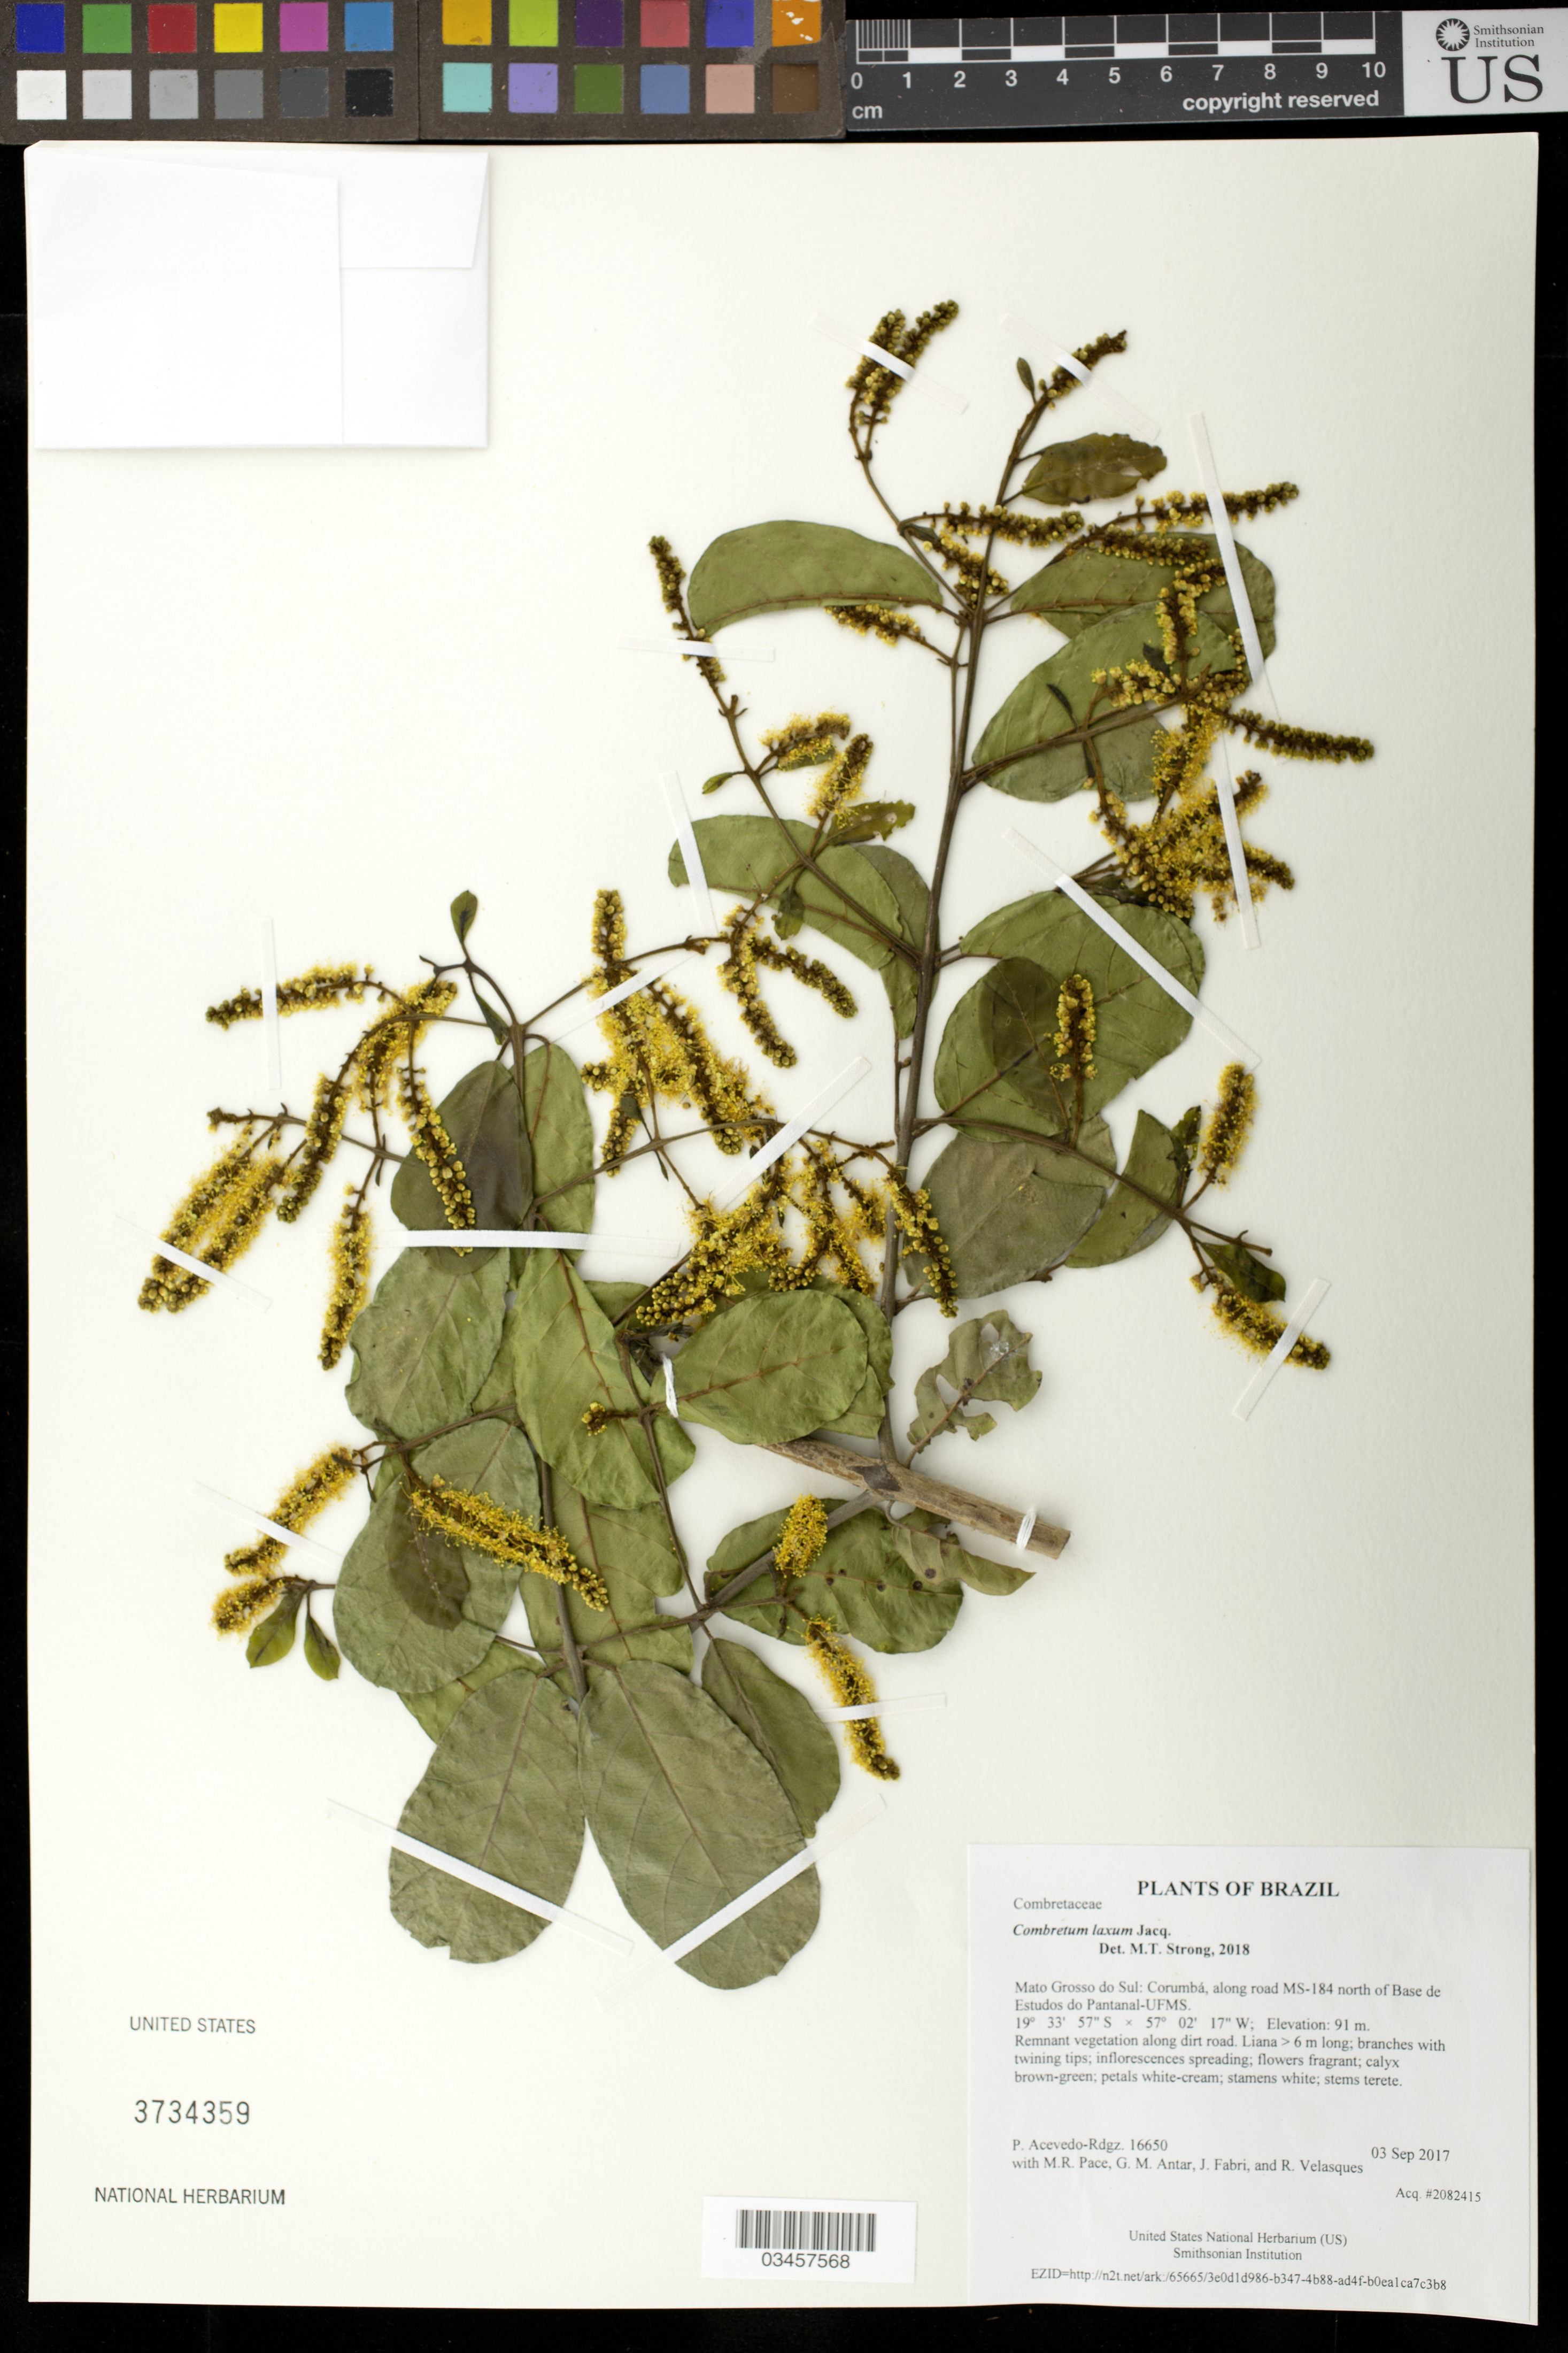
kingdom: Plantae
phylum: Tracheophyta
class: Magnoliopsida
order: Myrtales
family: Combretaceae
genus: Combretum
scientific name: Combretum laxum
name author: Jacq.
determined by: Strong, Mark T., (BOT), Smithsonian Institution - National Museum of Natural History (UNITED STATES)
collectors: P. Acevedo-Rodr., M. R. Pace, G. M. Antar, J. Fabri & R. Velasques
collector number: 16650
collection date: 2017-09-03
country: Brazil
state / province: Mato Grosso do Sul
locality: Corumbá, along road MS-184 north of Base de Estudos do Pantanal-UFMS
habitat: Remnant vegetation along dirt road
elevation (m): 91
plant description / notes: US, NY, MO, K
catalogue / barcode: US 3734359